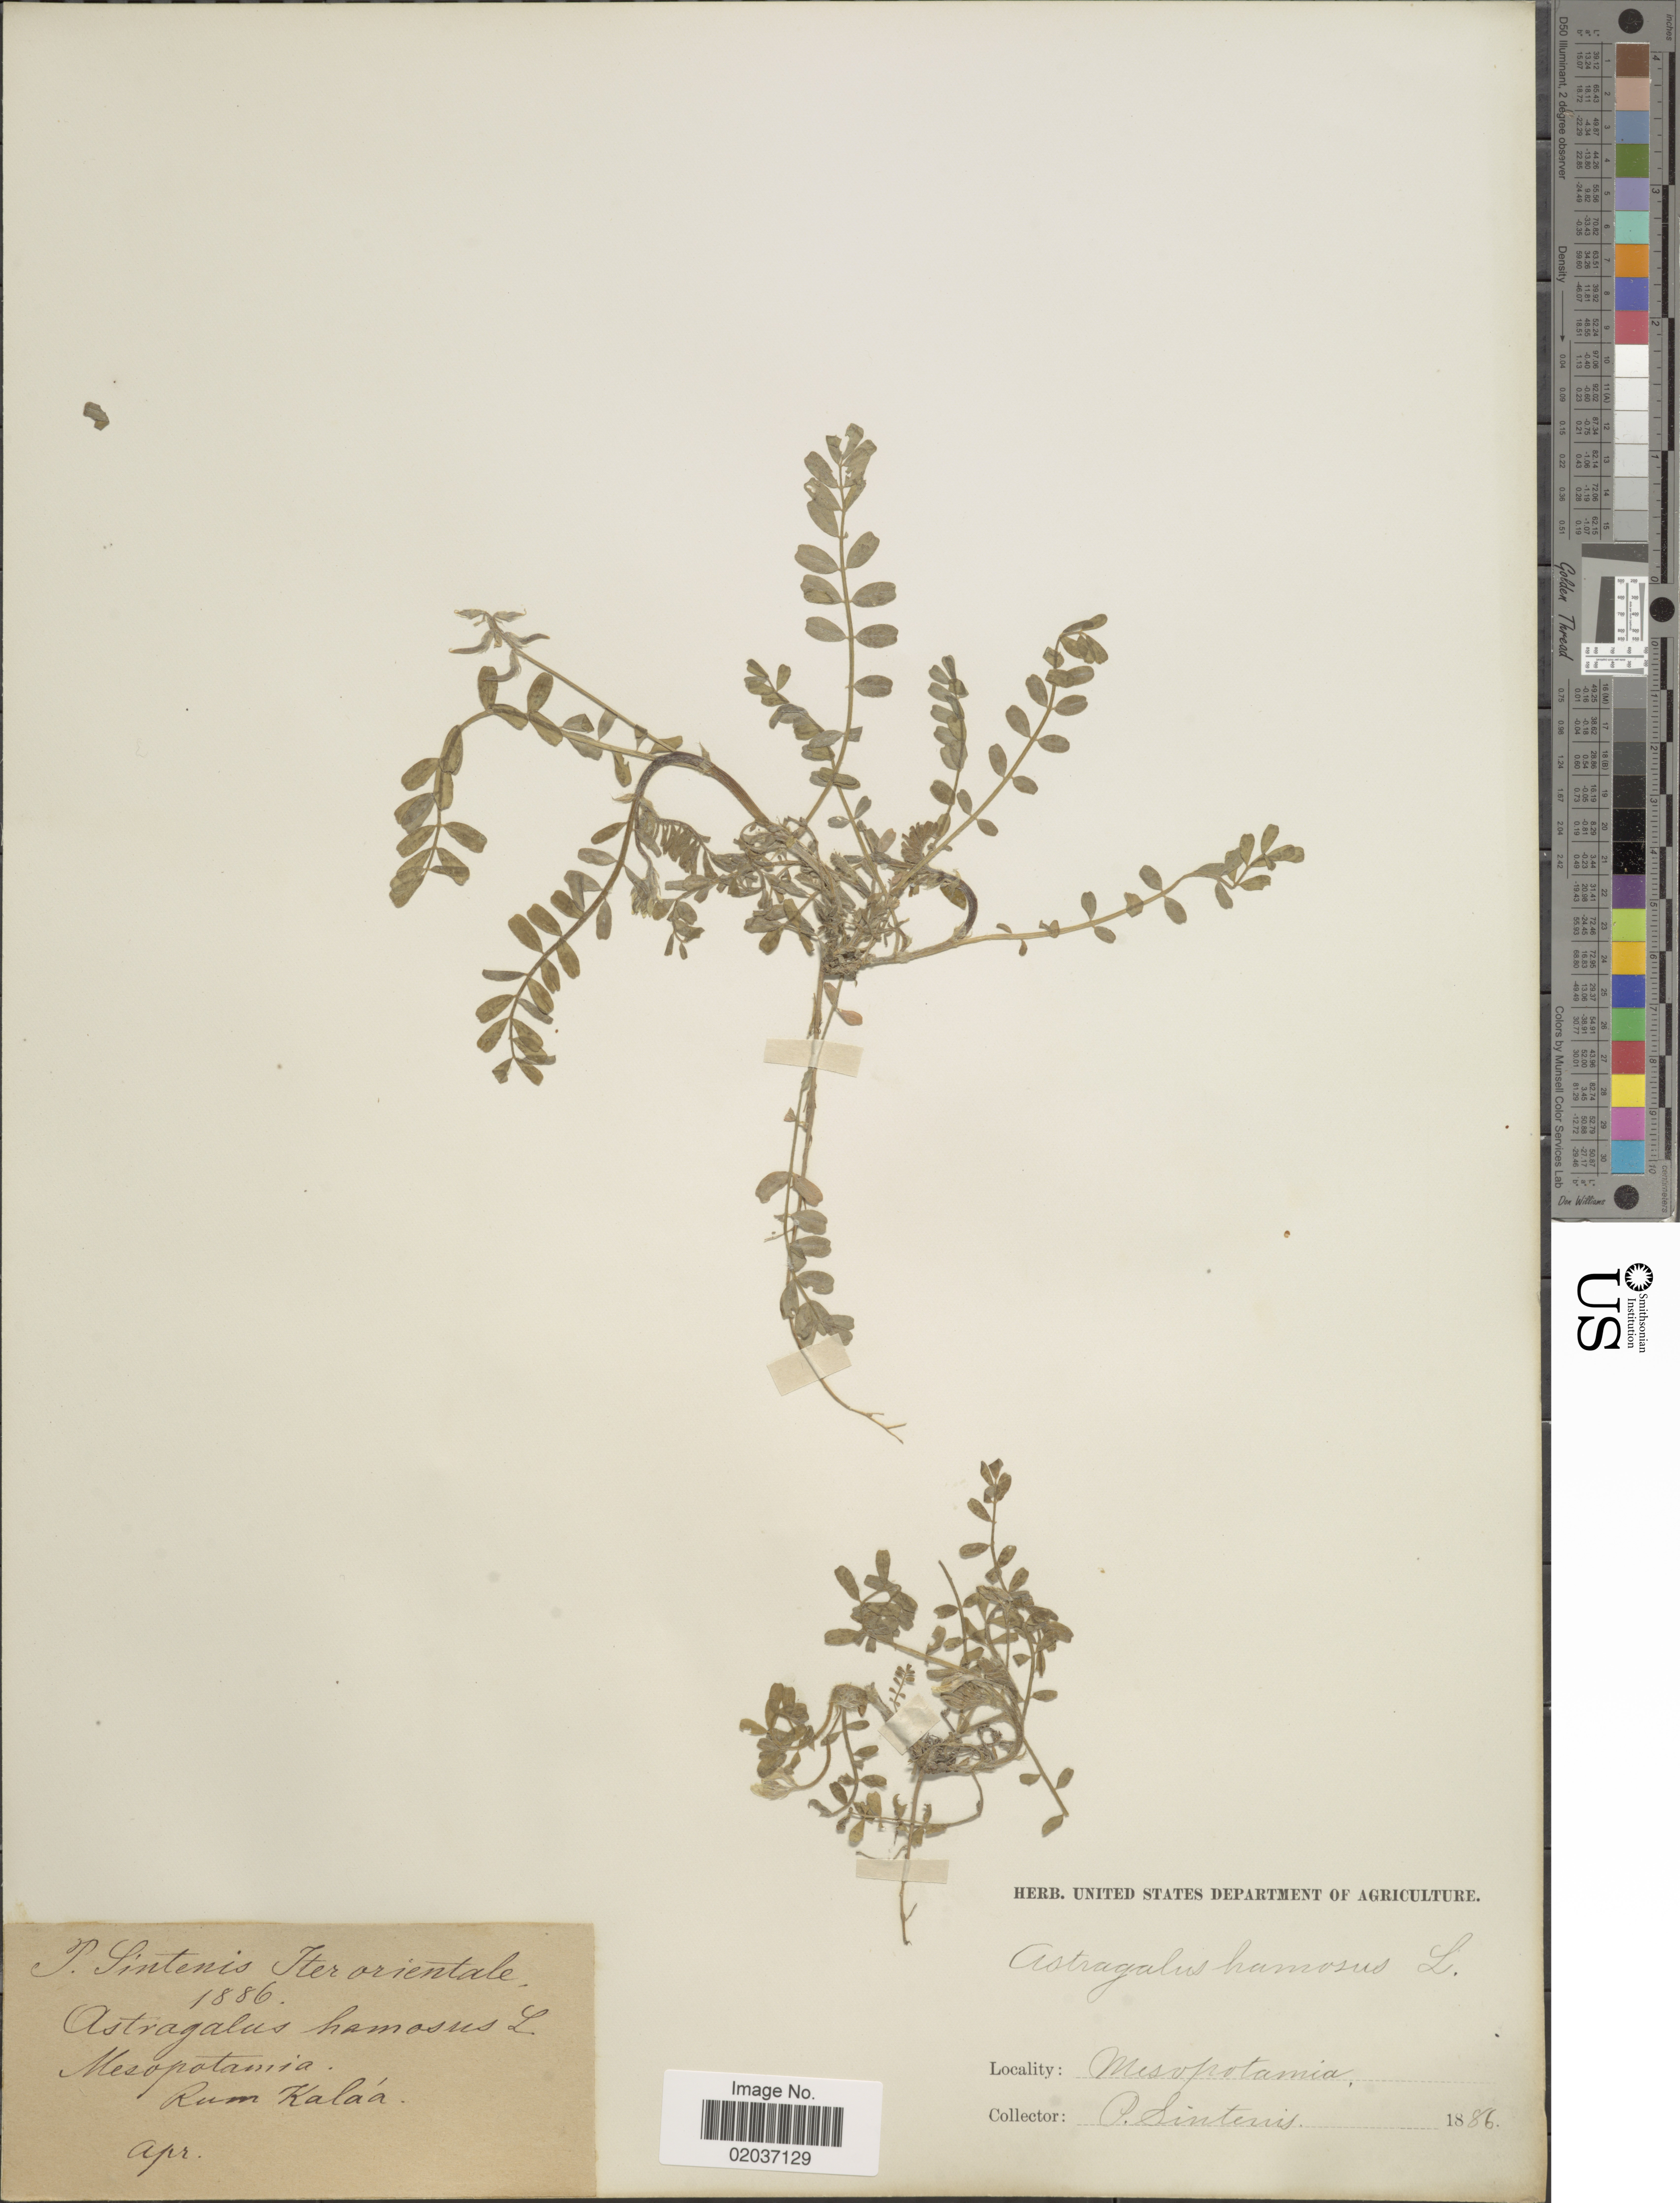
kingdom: Plantae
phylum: Tracheophyta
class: Magnoliopsida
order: Fabales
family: Fabaceae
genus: Astragalus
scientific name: Astragalus hamosus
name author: L.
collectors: P. Sintenis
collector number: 374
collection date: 1888-04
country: Turkey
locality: Mesopotamia. Rum Kalaa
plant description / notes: This collection is part of Paul Sintenis' “Iter Orientale 1888” trip, and the collector number is 374.